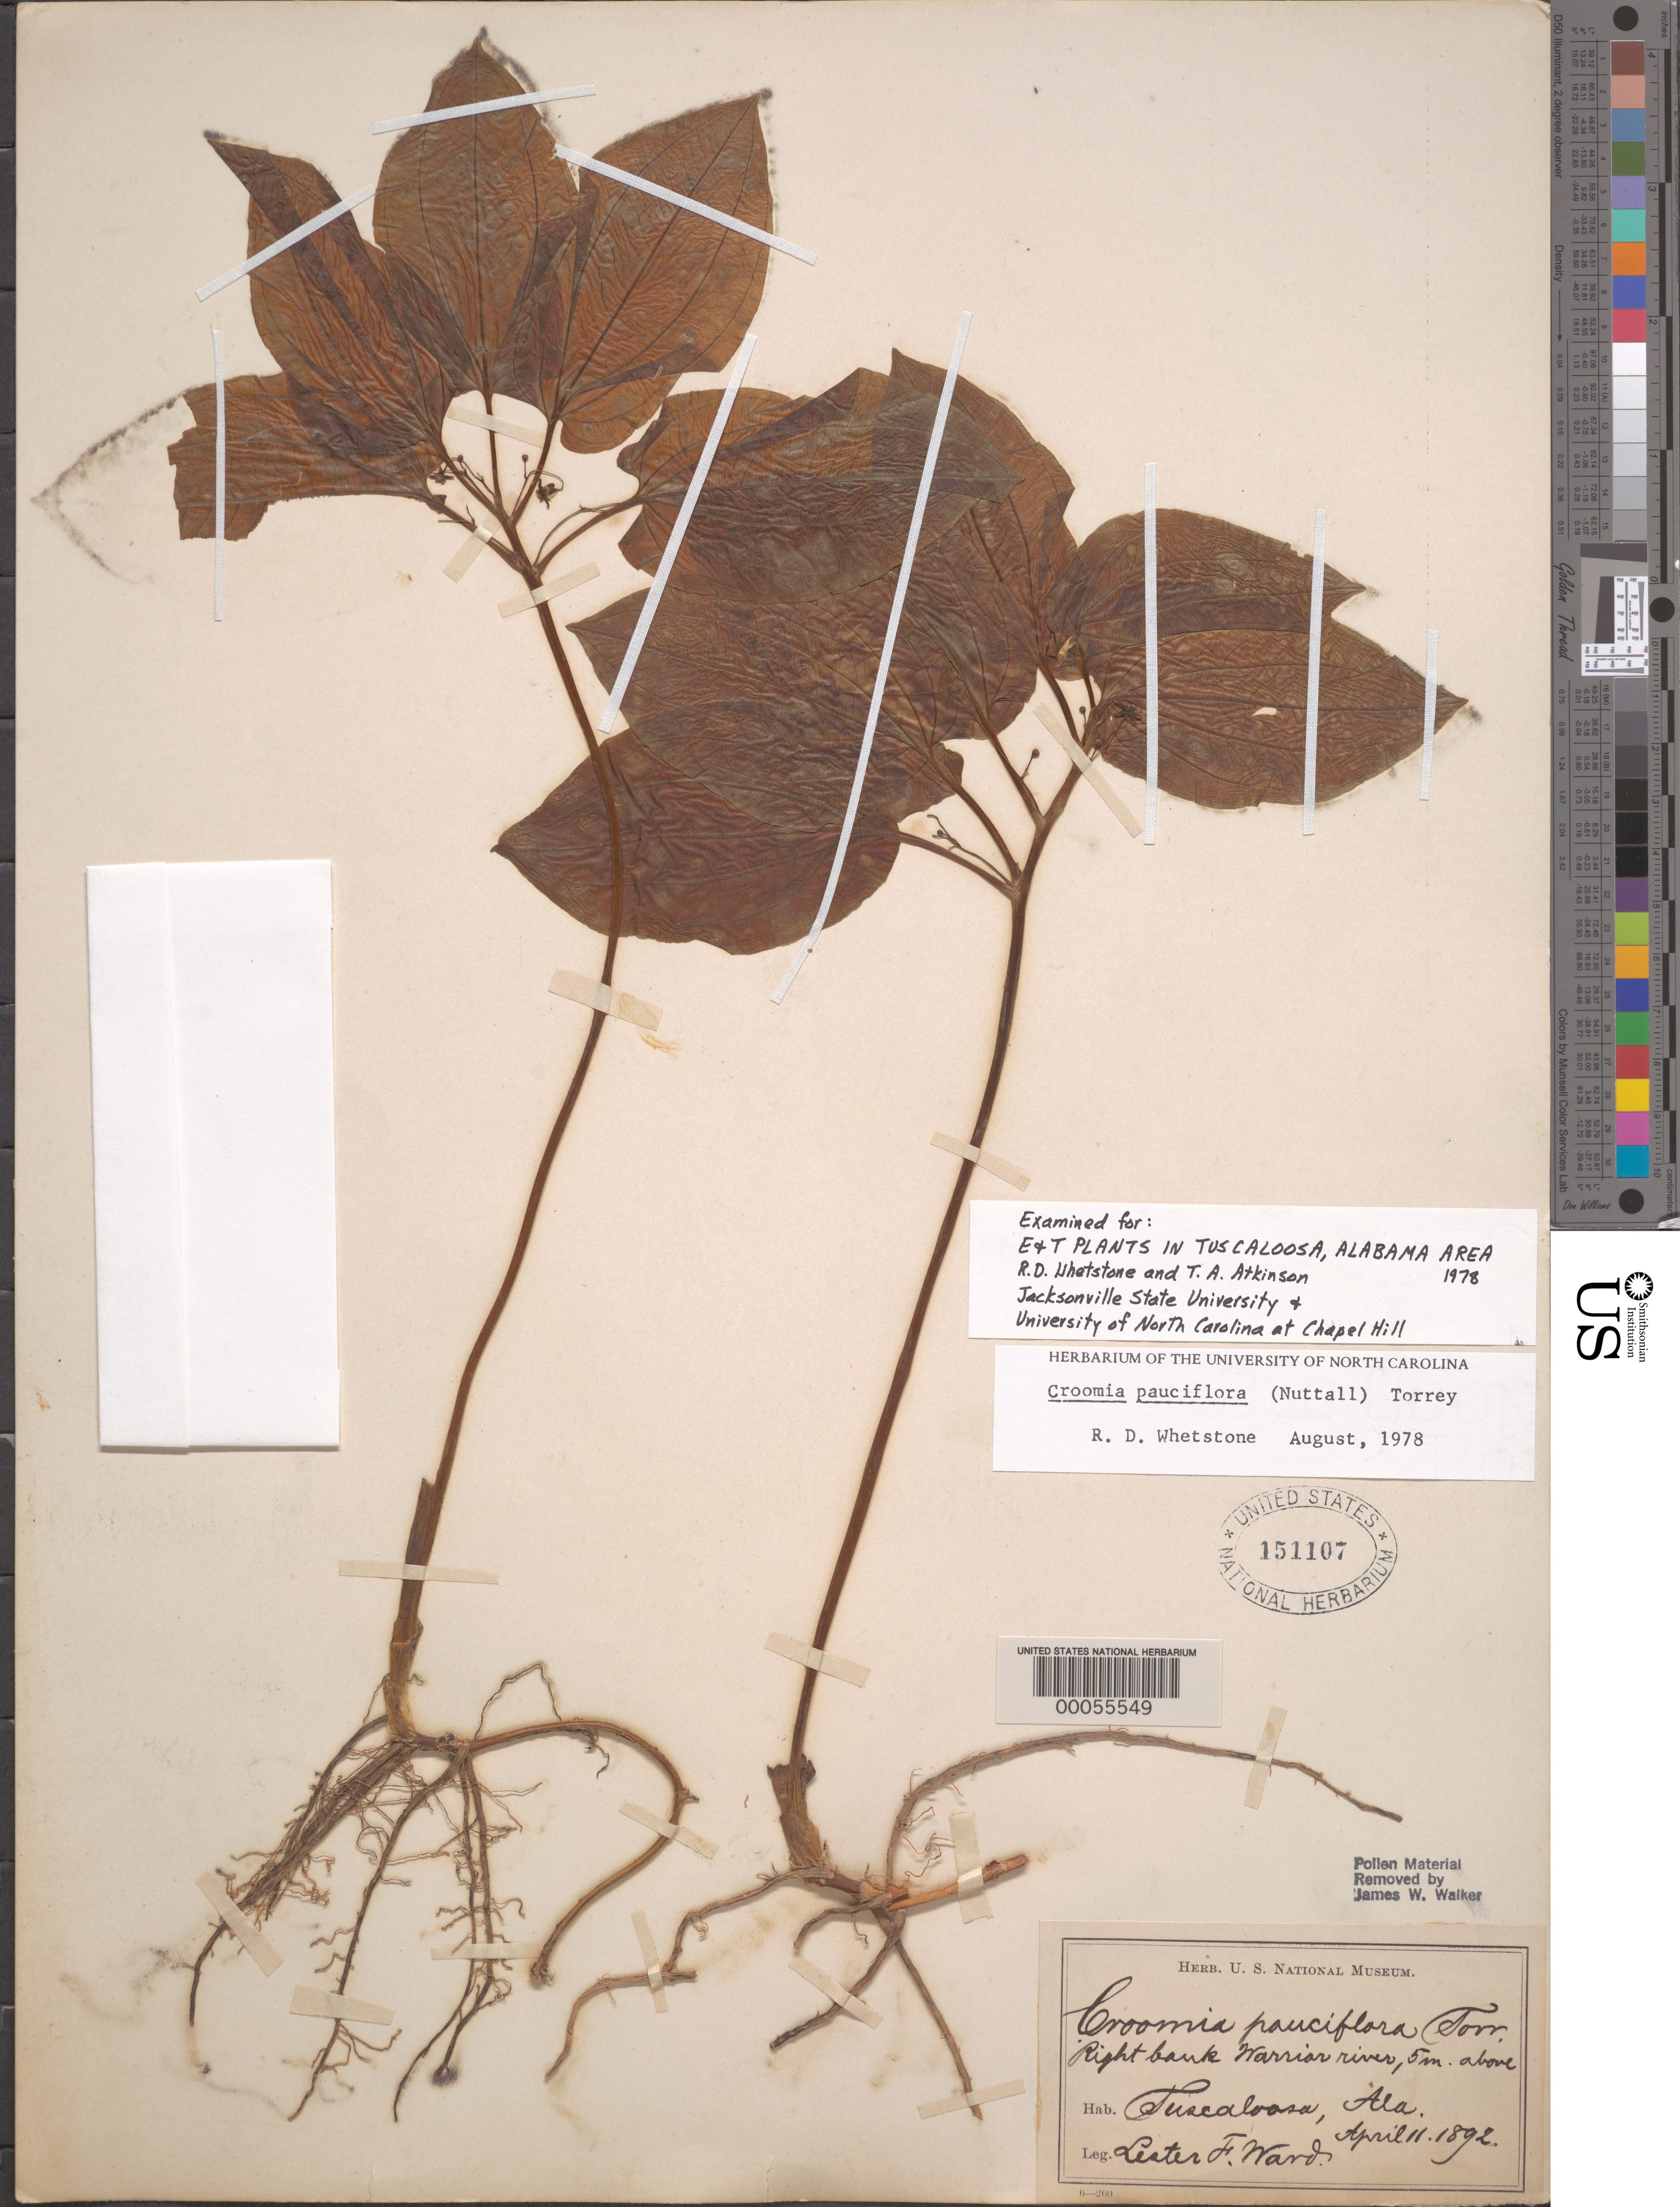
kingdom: Plantae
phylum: Tracheophyta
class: Liliopsida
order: Pandanales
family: Stemonaceae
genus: Croomia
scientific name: Croomia pauciflora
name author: (Nutt.) Torr.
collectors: L. F. Ward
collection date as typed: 11 Apr 1892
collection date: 1892-04-11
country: United States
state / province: Alabama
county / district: Tuscaloosa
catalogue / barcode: US 151107